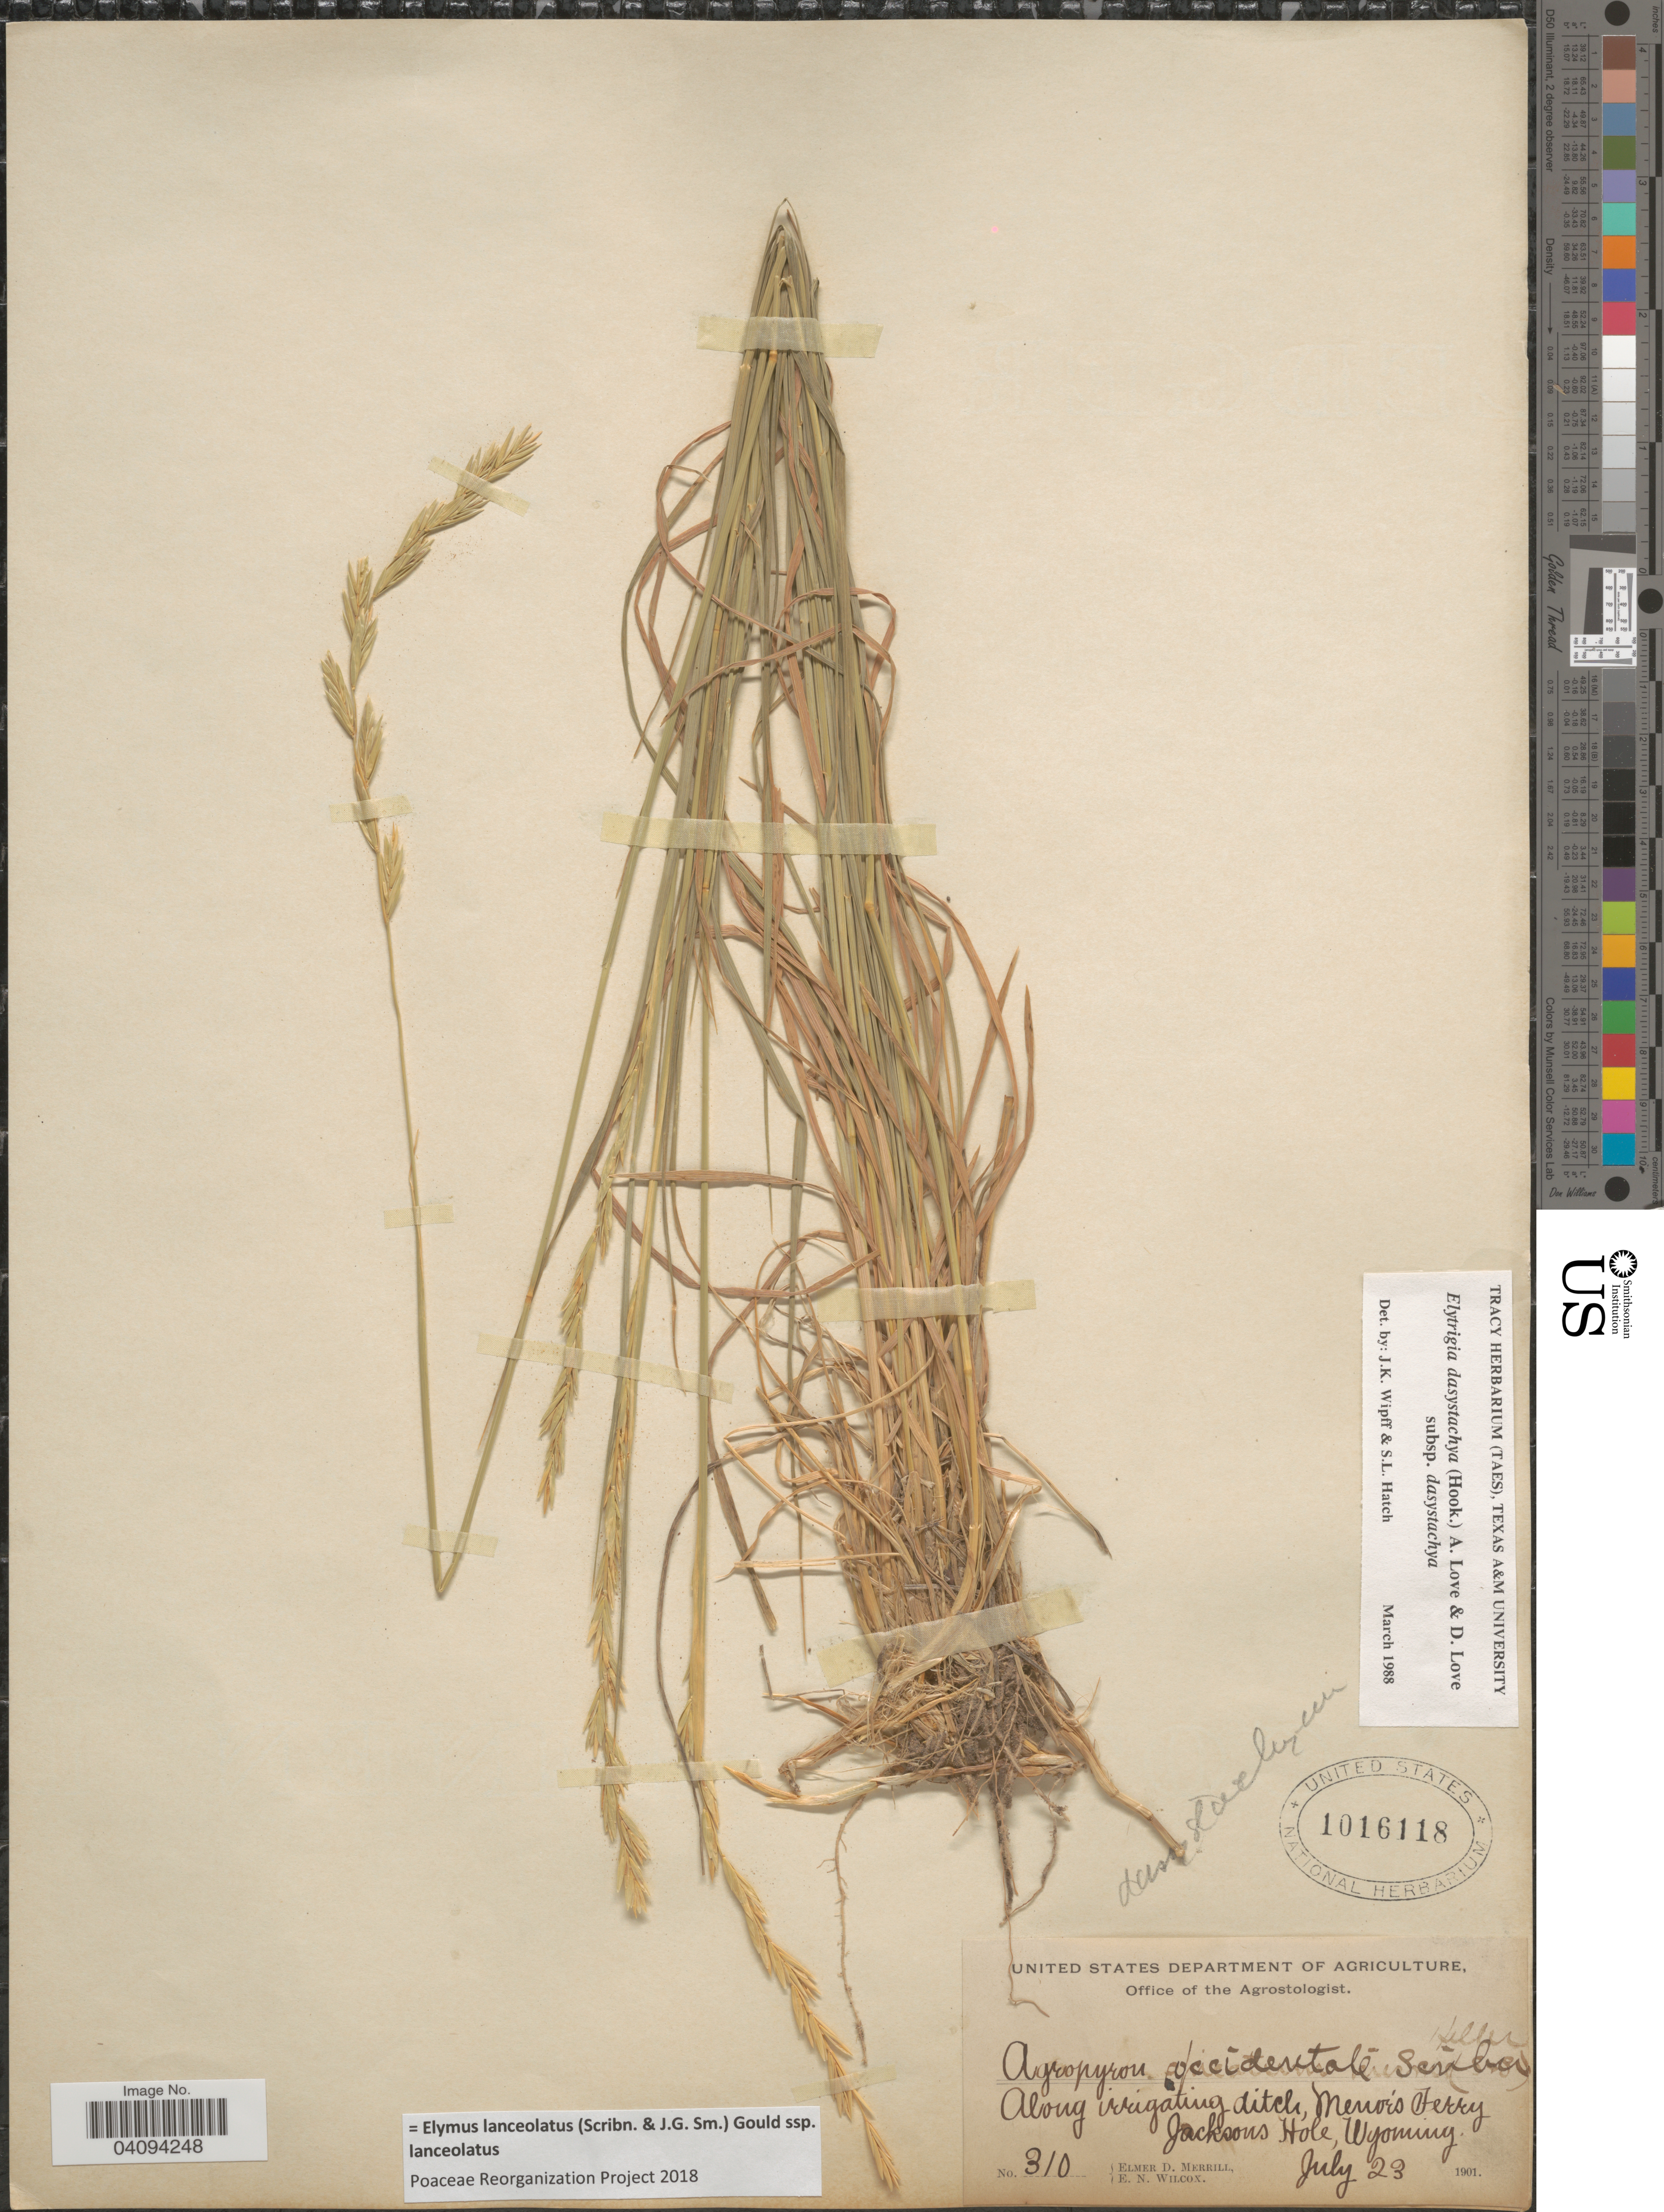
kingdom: Plantae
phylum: Tracheophyta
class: Liliopsida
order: Poales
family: Poaceae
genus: Elymus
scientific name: Elymus lanceolatus subsp. lanceolatus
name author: (Scribn. & J.G. Sm.) Gould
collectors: E. D. Merrill & E. Wilcox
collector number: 310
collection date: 1901-07-23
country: United States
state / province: Wyoming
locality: Along irrigating ditch, Menor's Ferry. Jackson Hole.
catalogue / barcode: US 1016118